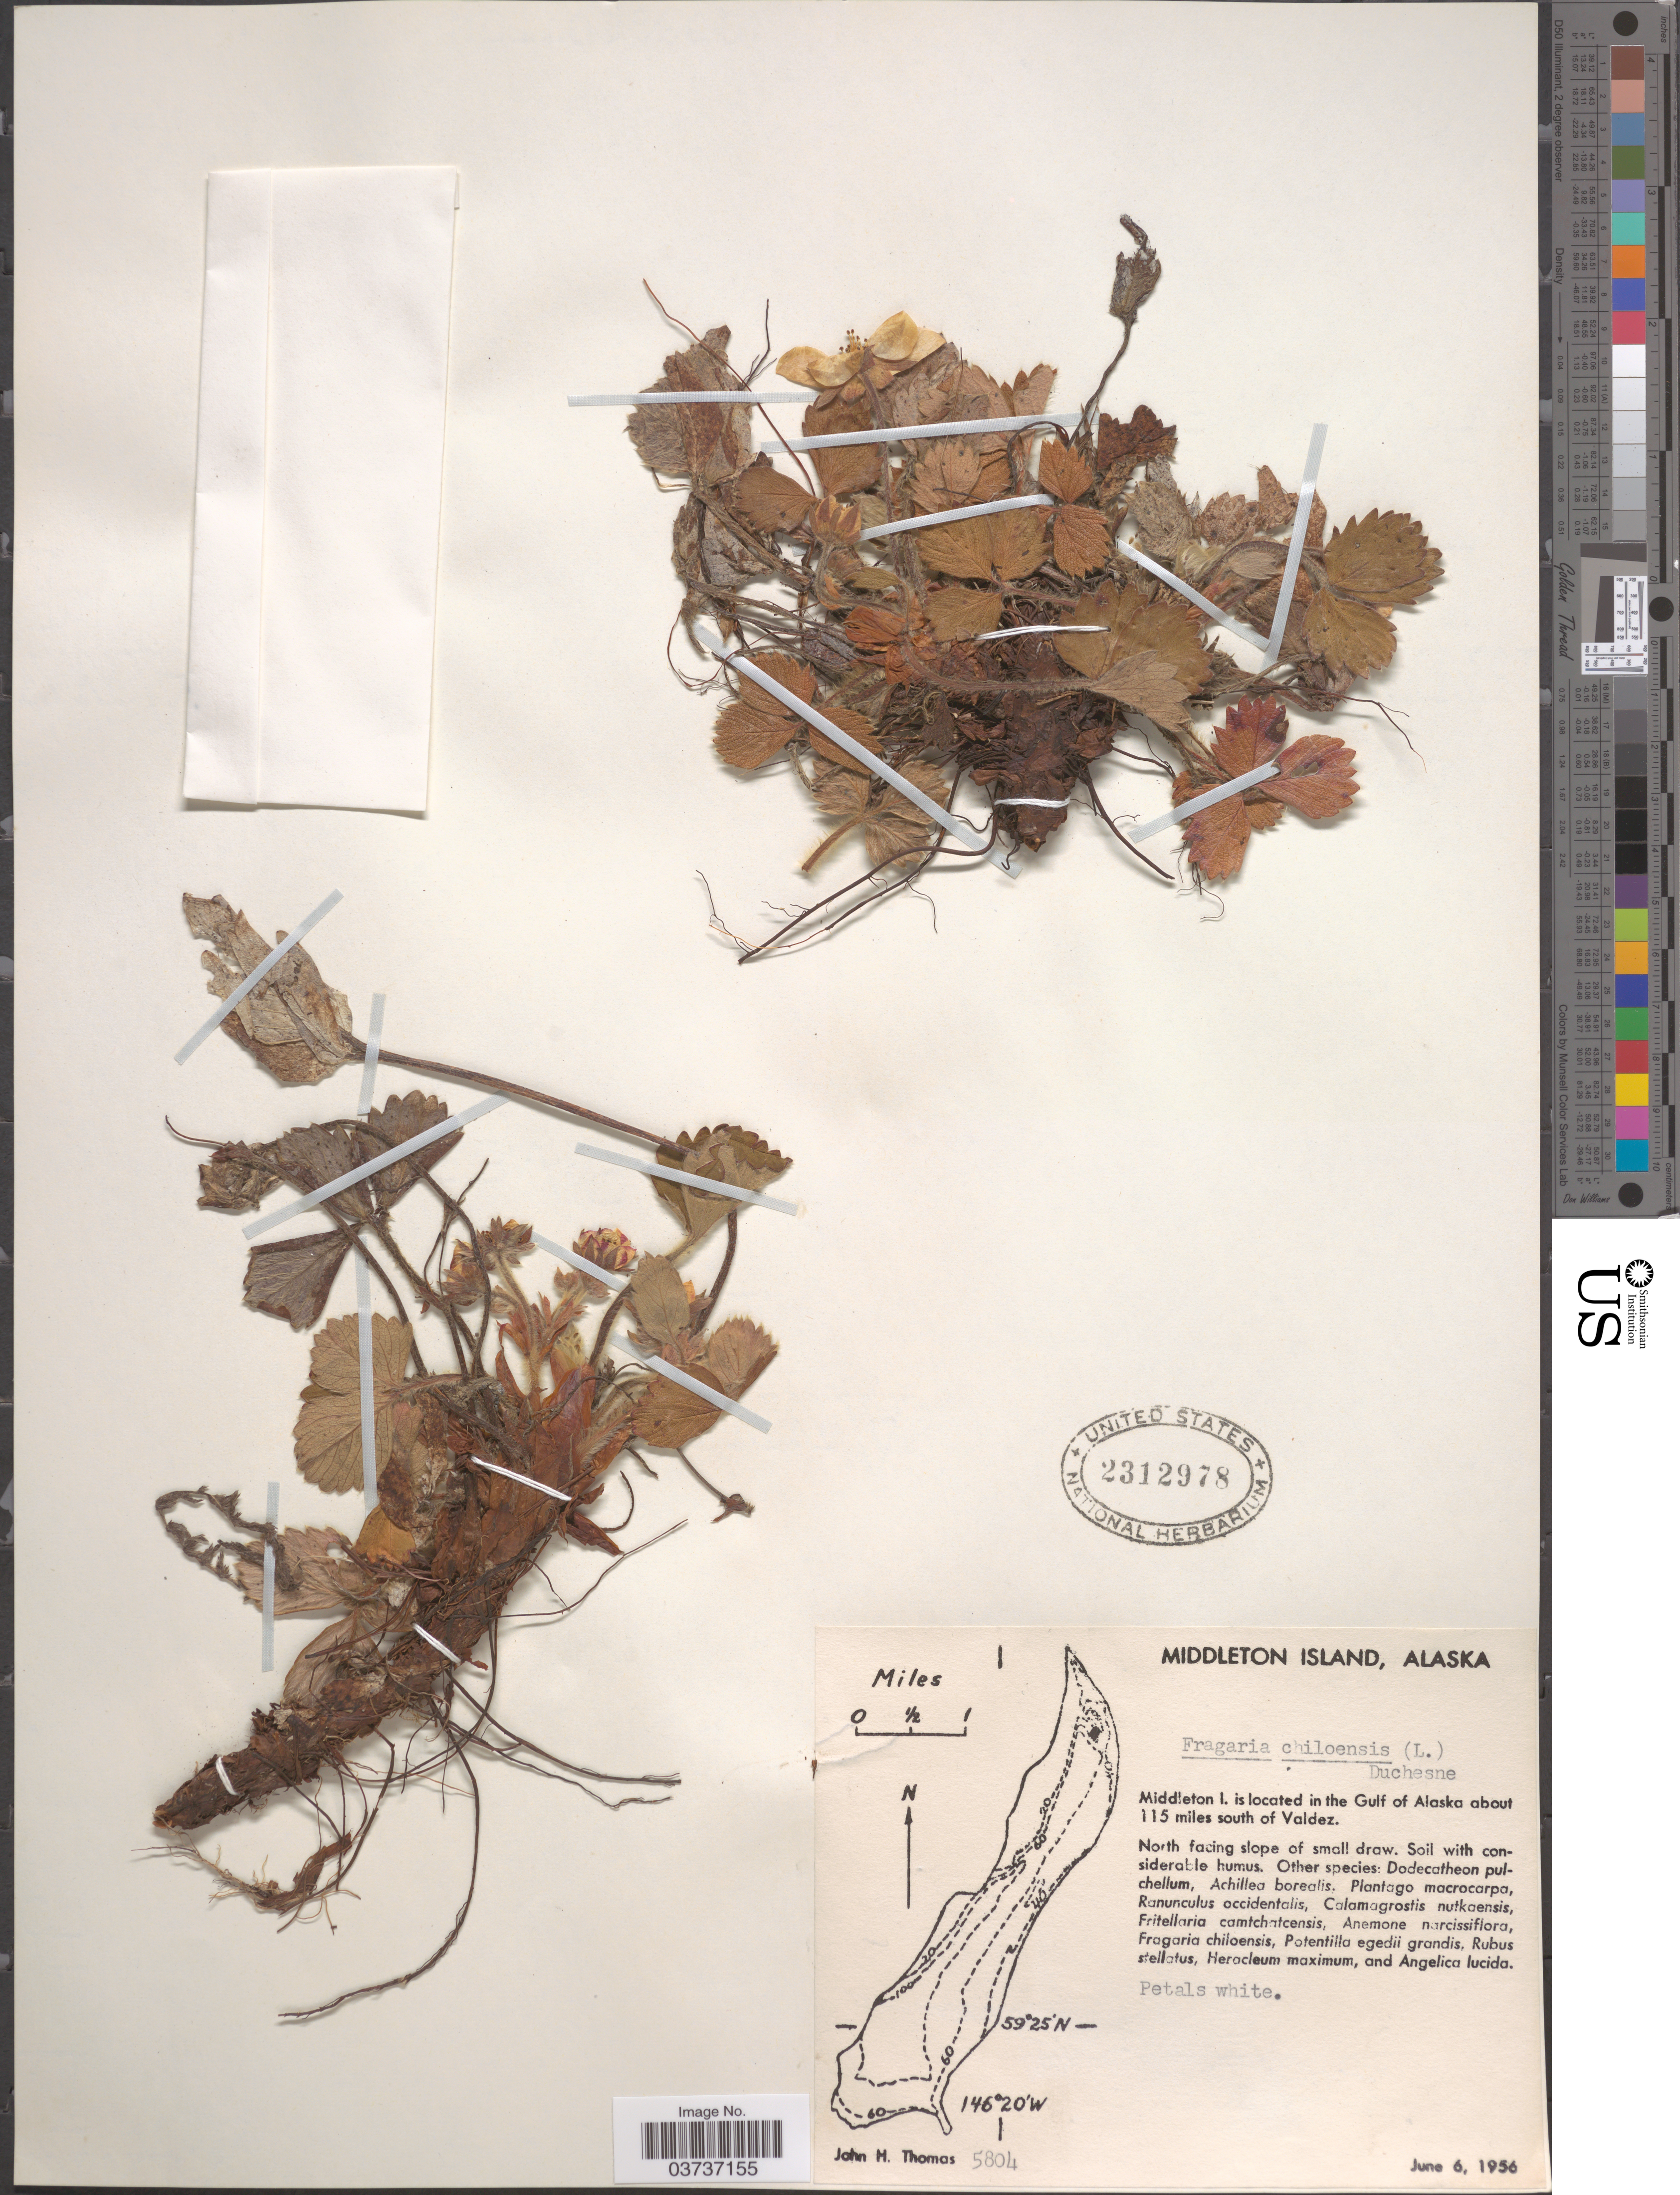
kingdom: Plantae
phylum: Tracheophyta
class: Magnoliopsida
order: Rosales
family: Rosaceae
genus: Fragaria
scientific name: Fragaria chiloensis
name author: (L.) Mill.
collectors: J. H. Thomas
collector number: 5804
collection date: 1956-06-06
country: United States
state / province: Alaska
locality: Middleton Island. Middleton I. is located in the Gulf of Alaska about 115 miles south of Valdez.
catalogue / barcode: US 2312978